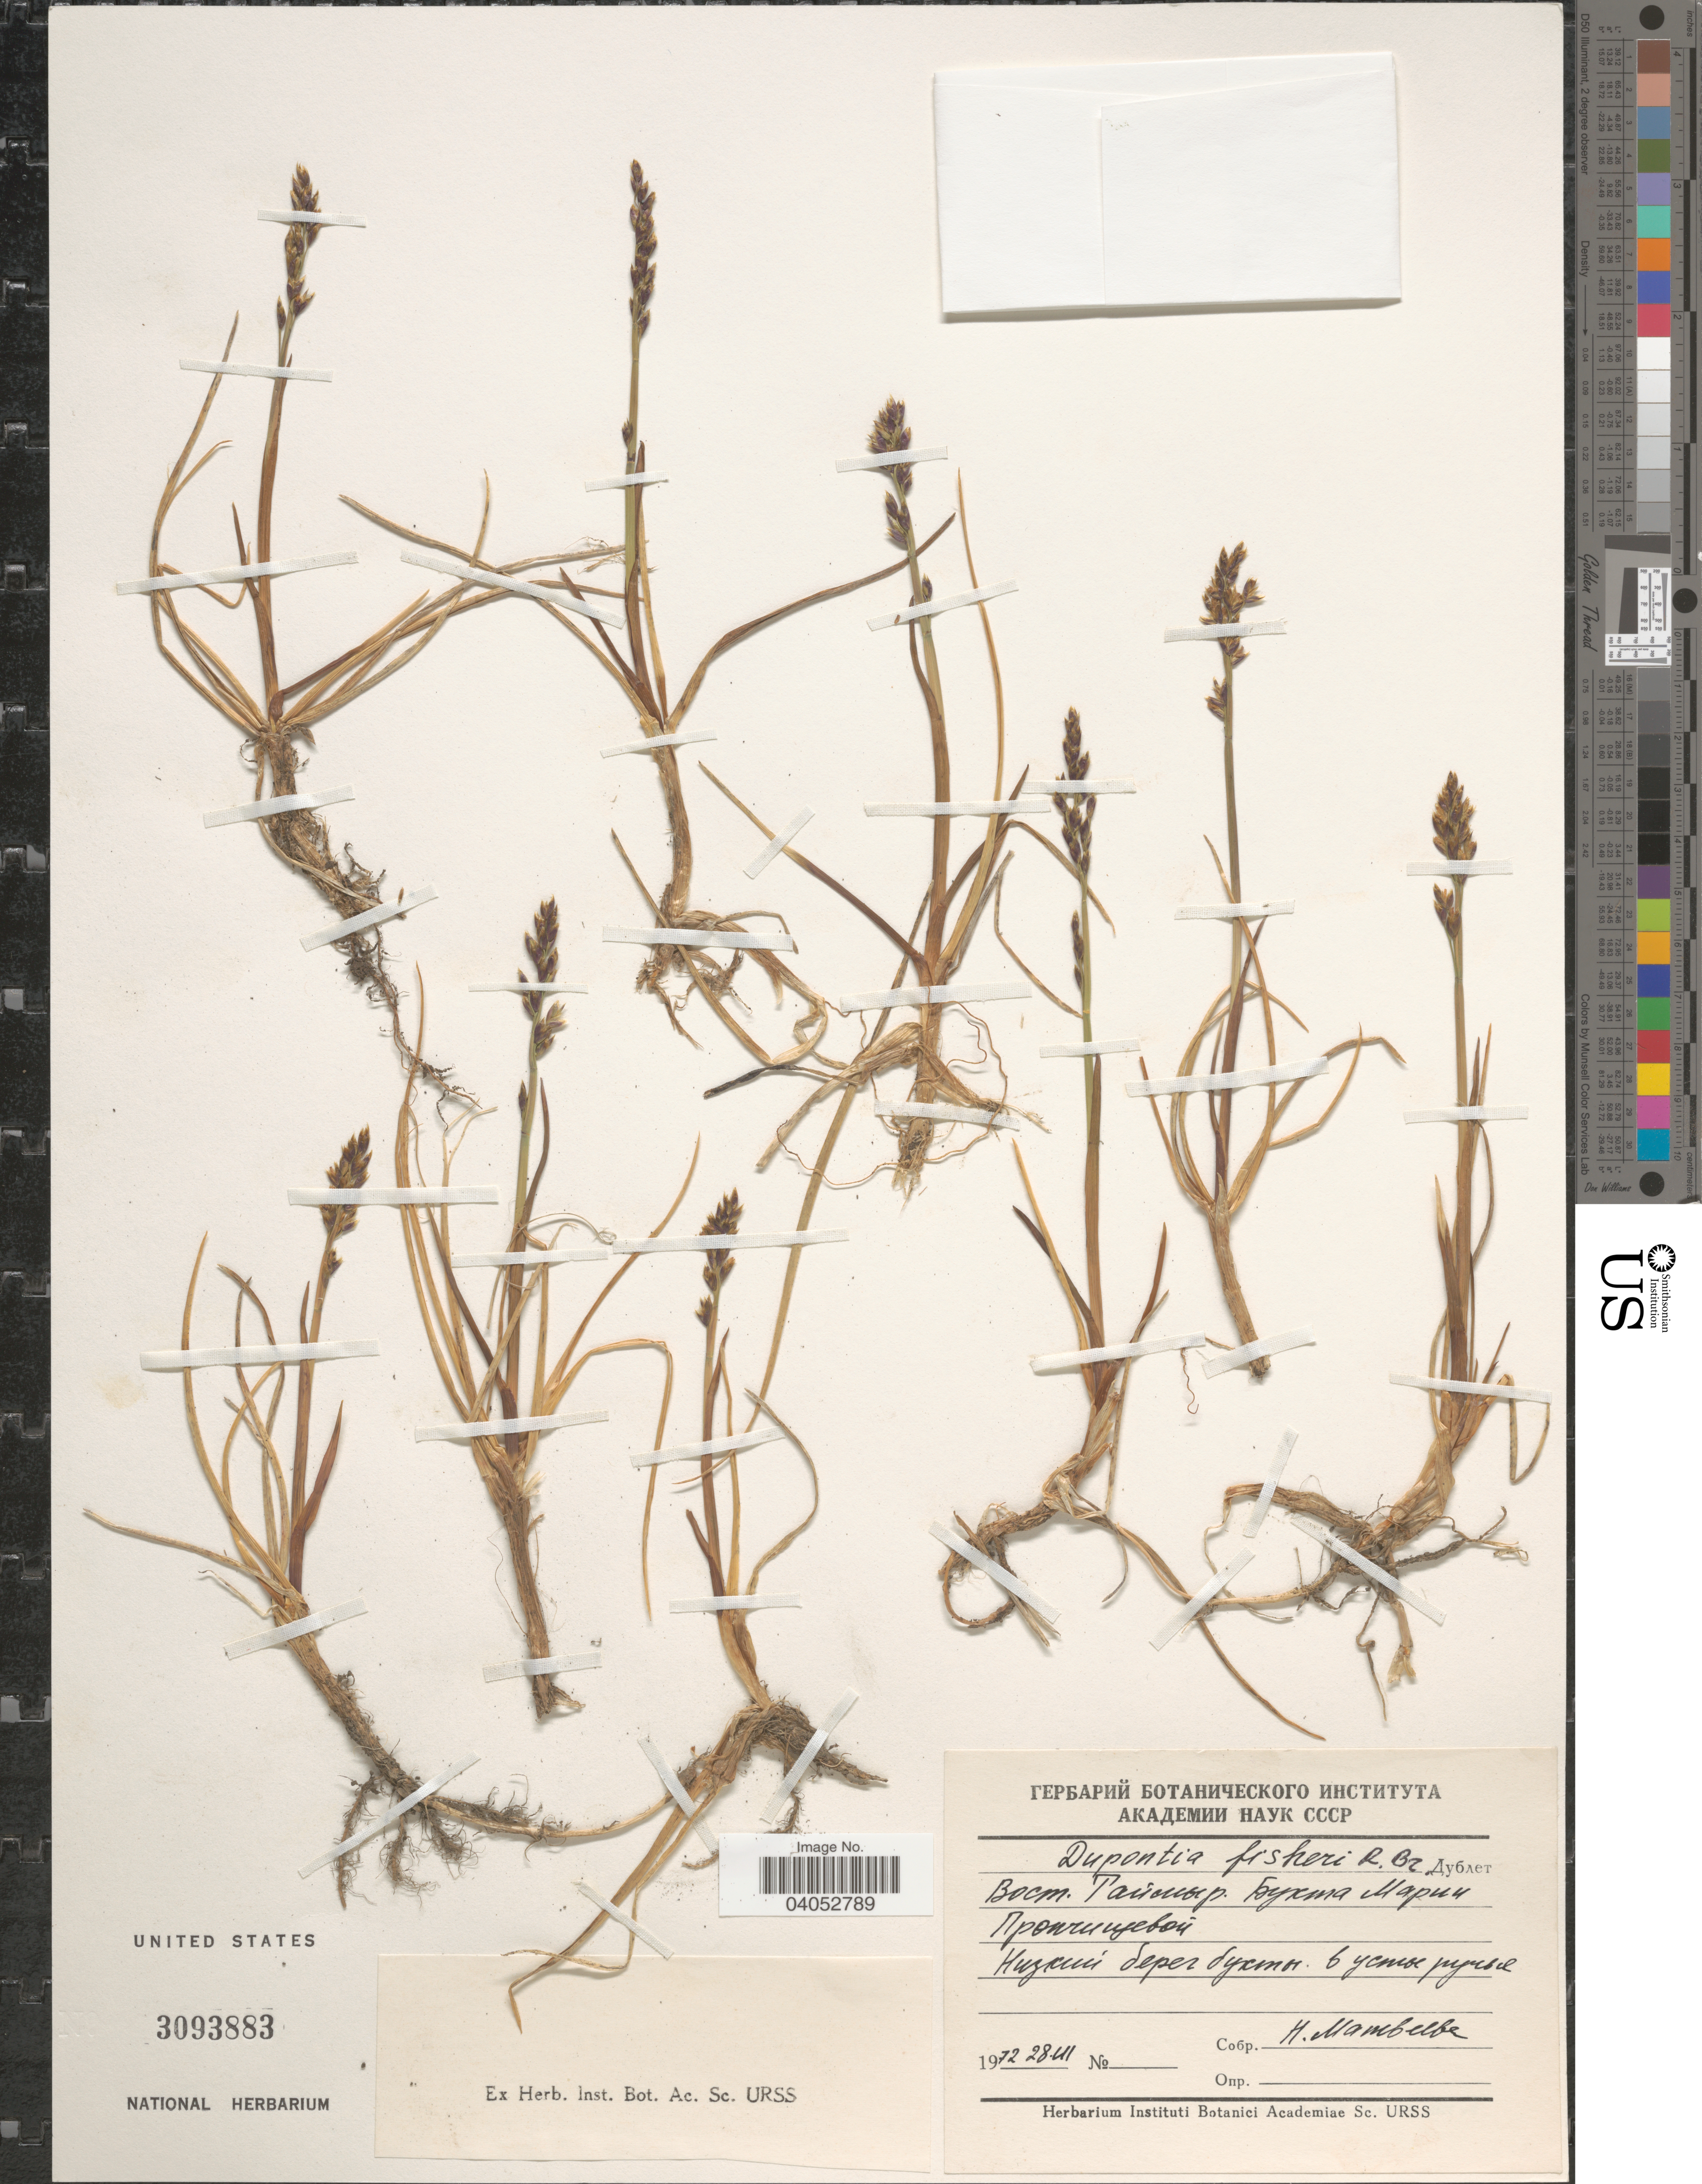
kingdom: Plantae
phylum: Tracheophyta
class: Liliopsida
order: Poales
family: Poaceae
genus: Dupontia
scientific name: Dupontia micrantha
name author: Holm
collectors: N. Matveeva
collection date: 1972-07-28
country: Russian Federation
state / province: Krasnoyarsk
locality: East Taymyr, Pronchishchevoy Bay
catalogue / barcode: US 3093883